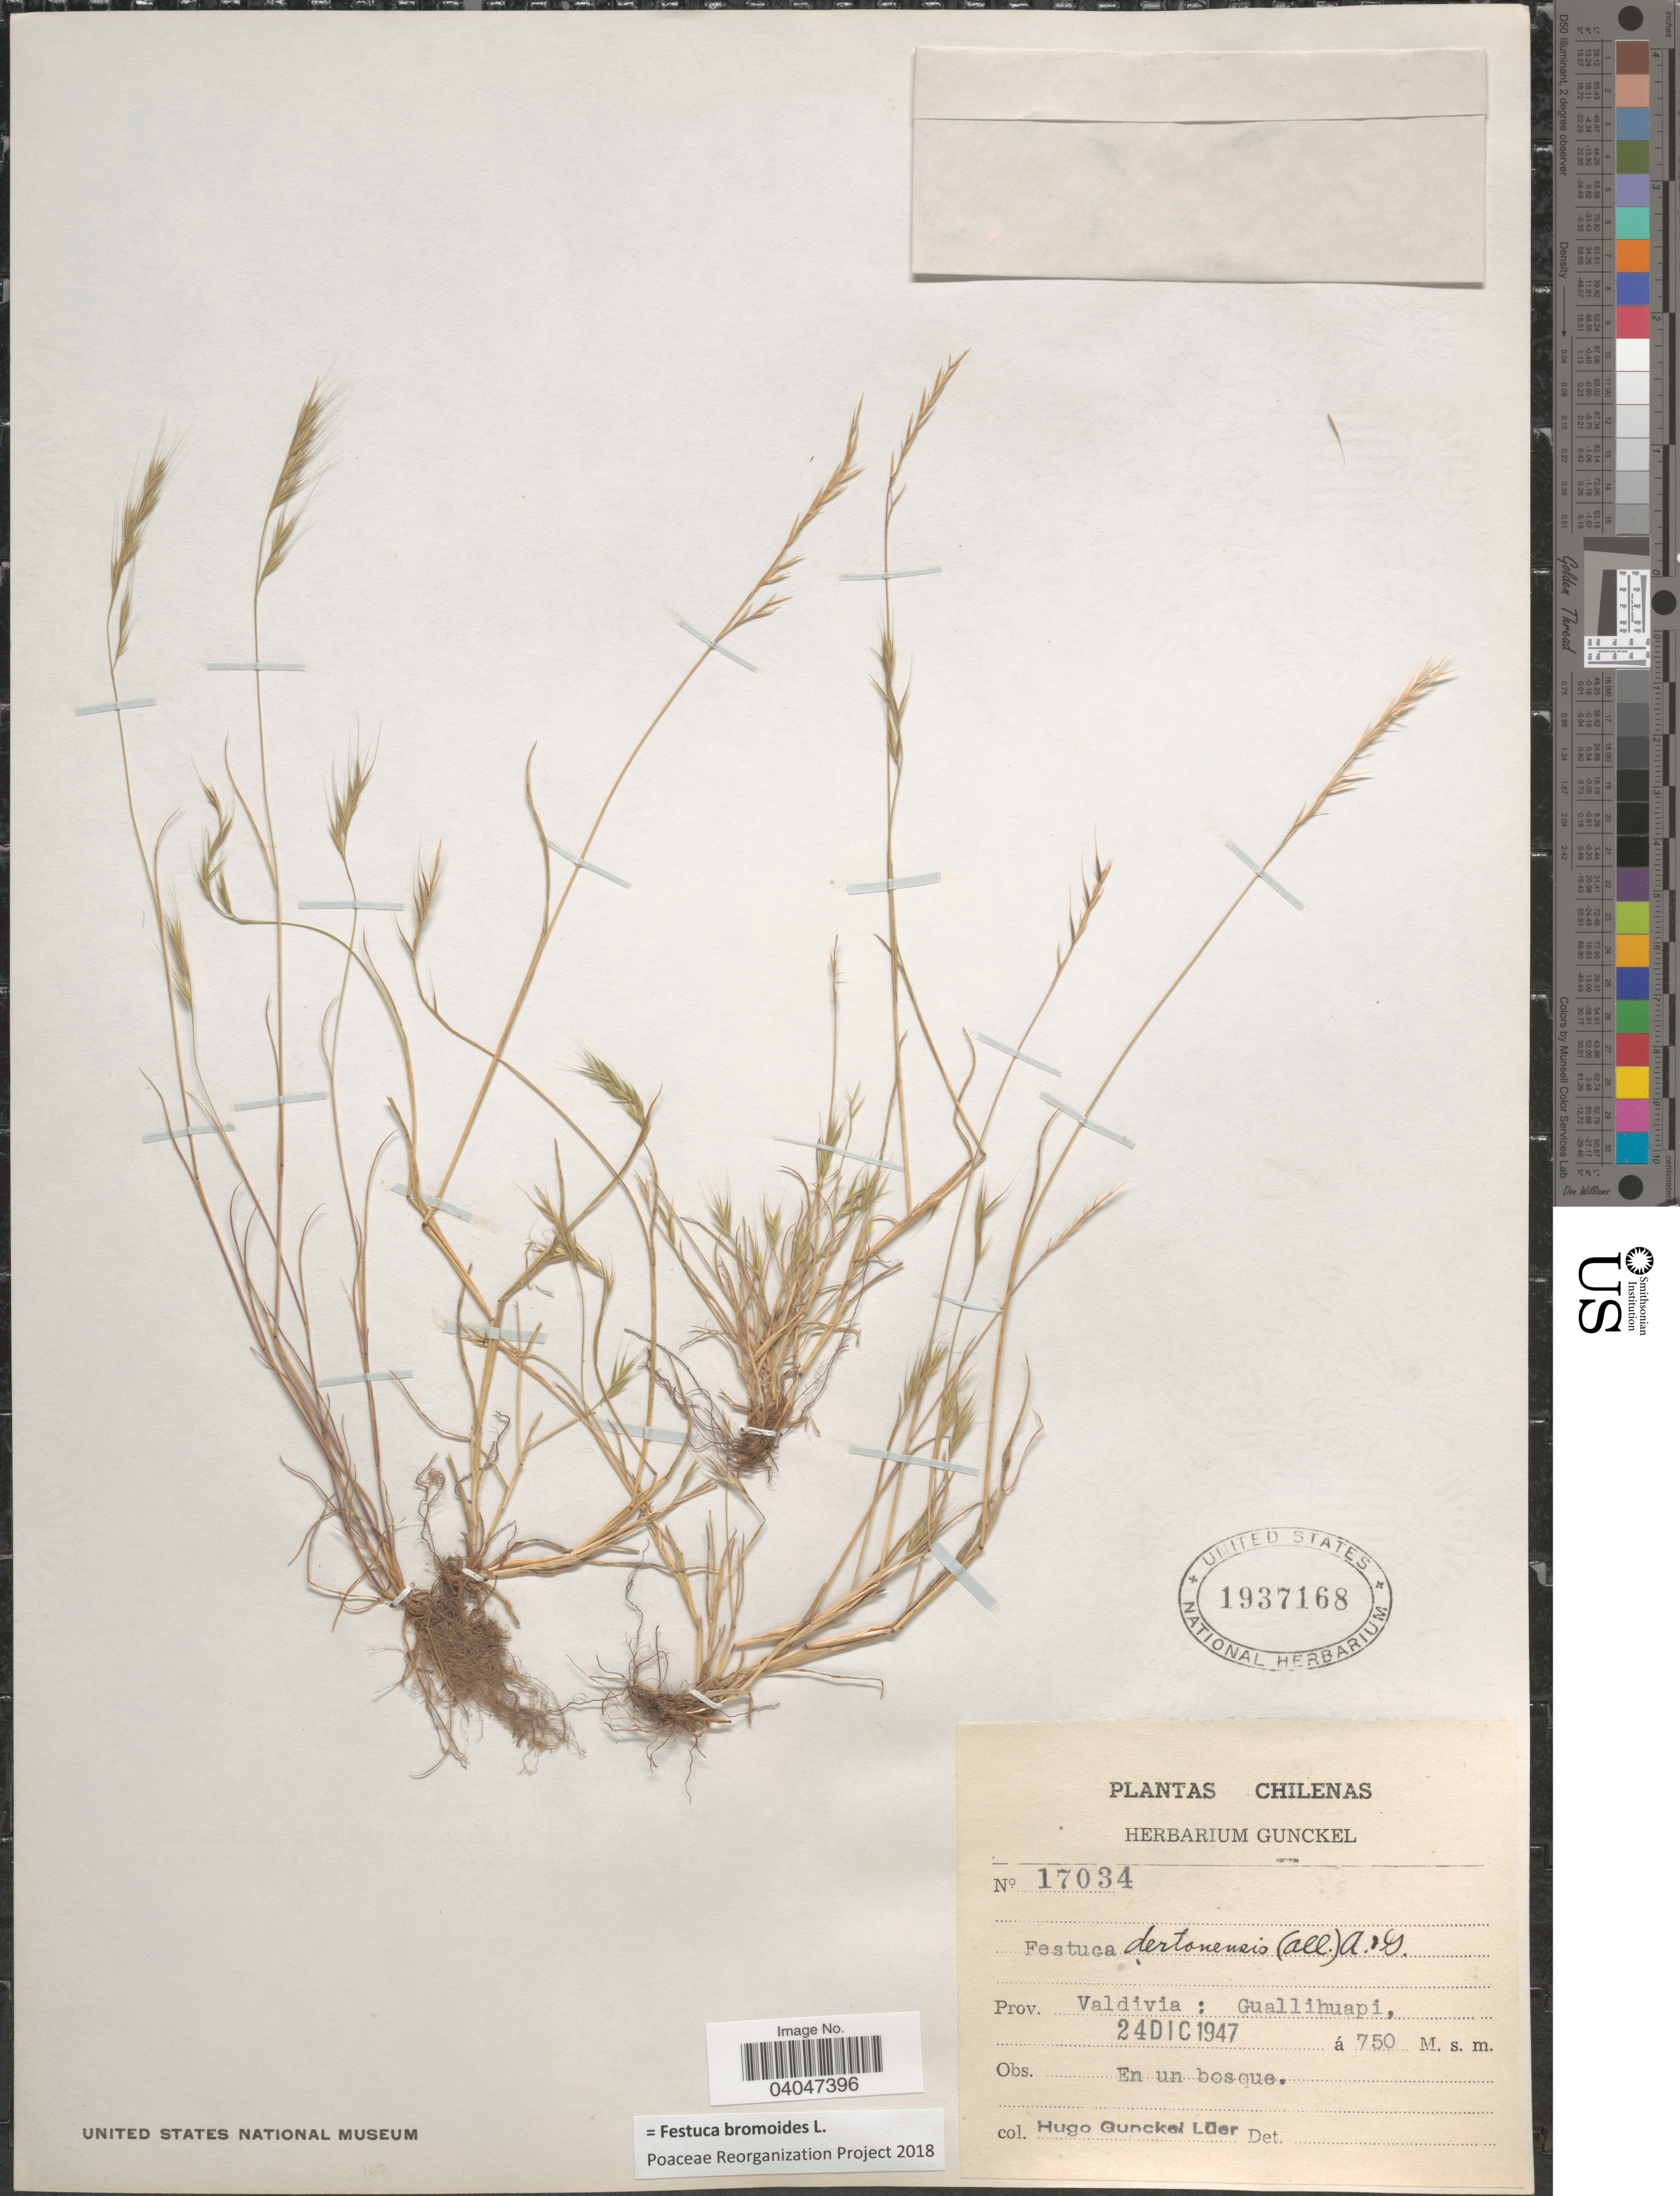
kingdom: Plantae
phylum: Tracheophyta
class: Liliopsida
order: Poales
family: Poaceae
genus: Festuca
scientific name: Festuca bromoides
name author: L.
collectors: H. Gunckel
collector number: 17034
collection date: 1947-12-24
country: Chile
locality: Prov. Valdivia: Guallihuapi.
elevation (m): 750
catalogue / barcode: US 1937168